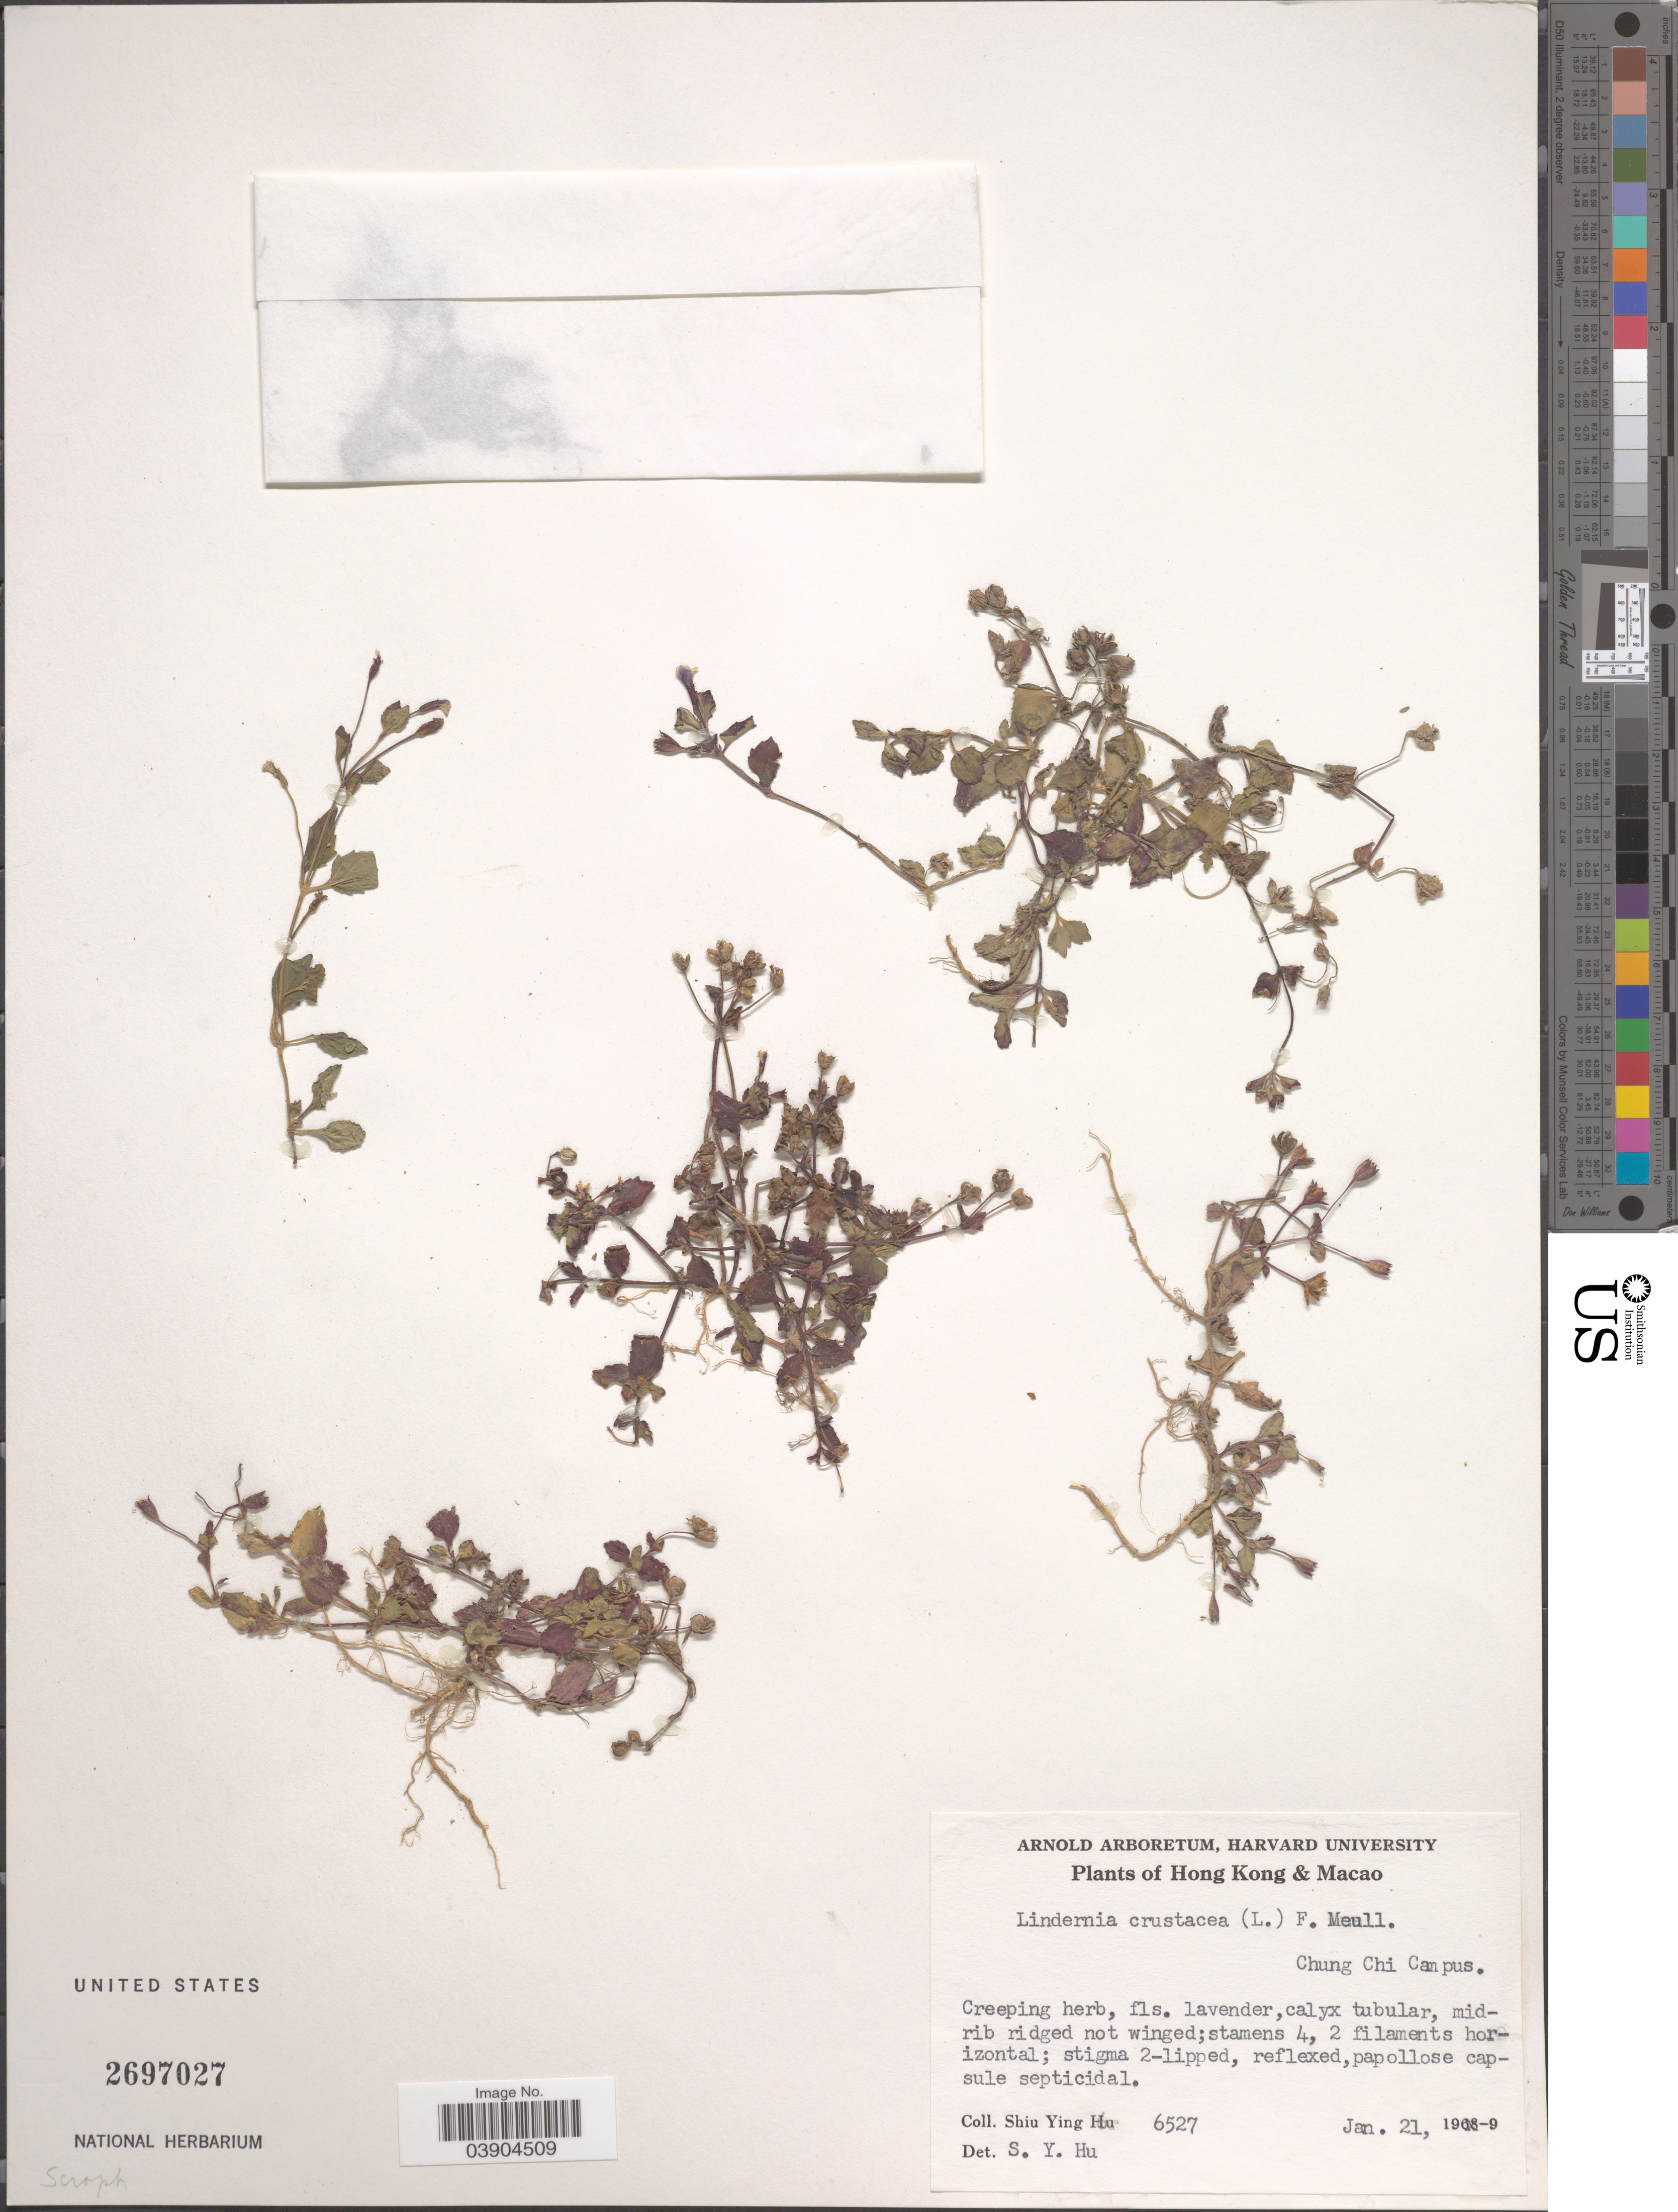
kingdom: Plantae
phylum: Tracheophyta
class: Magnoliopsida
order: Lamiales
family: Linderniaceae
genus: Lindernia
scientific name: Lindernia crustacea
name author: (L.) F. Muell.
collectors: S. Y. Hu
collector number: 6527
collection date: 1969-01-21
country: China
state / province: Hong Kong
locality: Macao. Chung Chi Campus.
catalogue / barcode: US 2697027